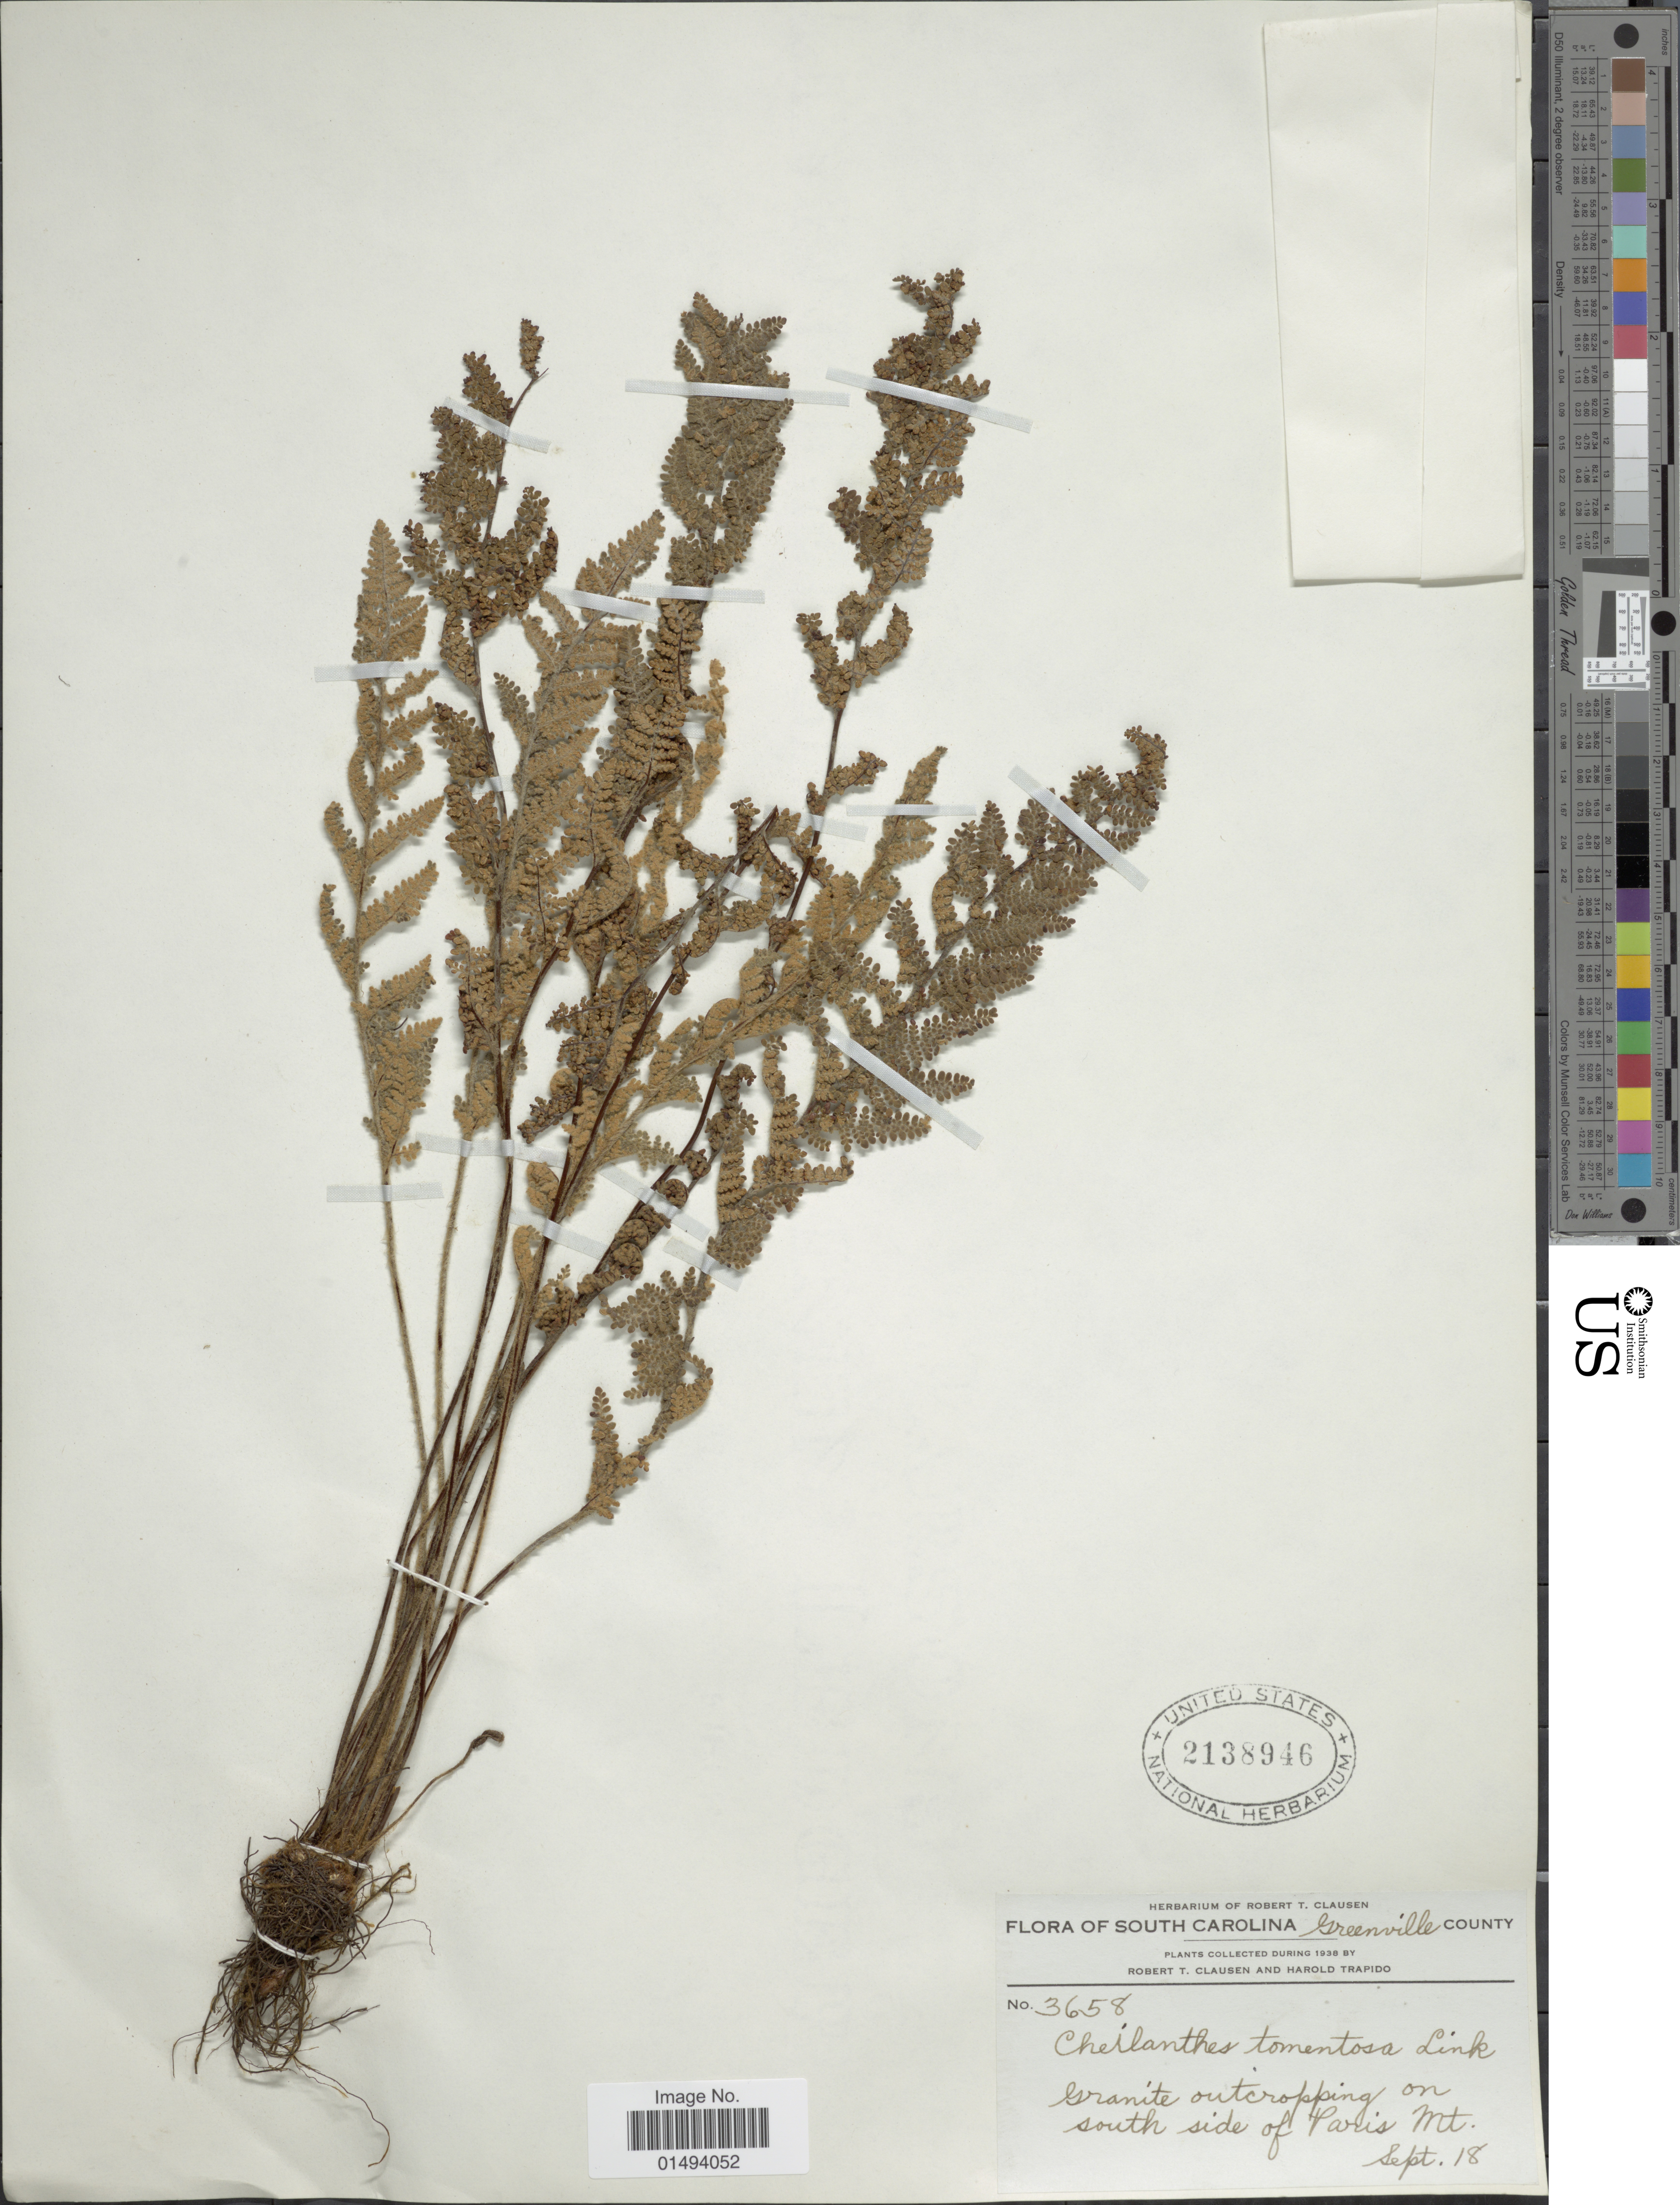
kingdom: Plantae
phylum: Tracheophyta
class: Polypodiopsida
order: Polypodiales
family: Pteridaceae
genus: Myriopteris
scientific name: Myriopteris tomentosa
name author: (Link) Fée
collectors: R. T. Clausen & H. Trapido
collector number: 3658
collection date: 1938-09-18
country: United States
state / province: South Carolina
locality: South Carolina, Greenville County, granite outcropping on south side of Parish Mt.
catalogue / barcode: US 2138946